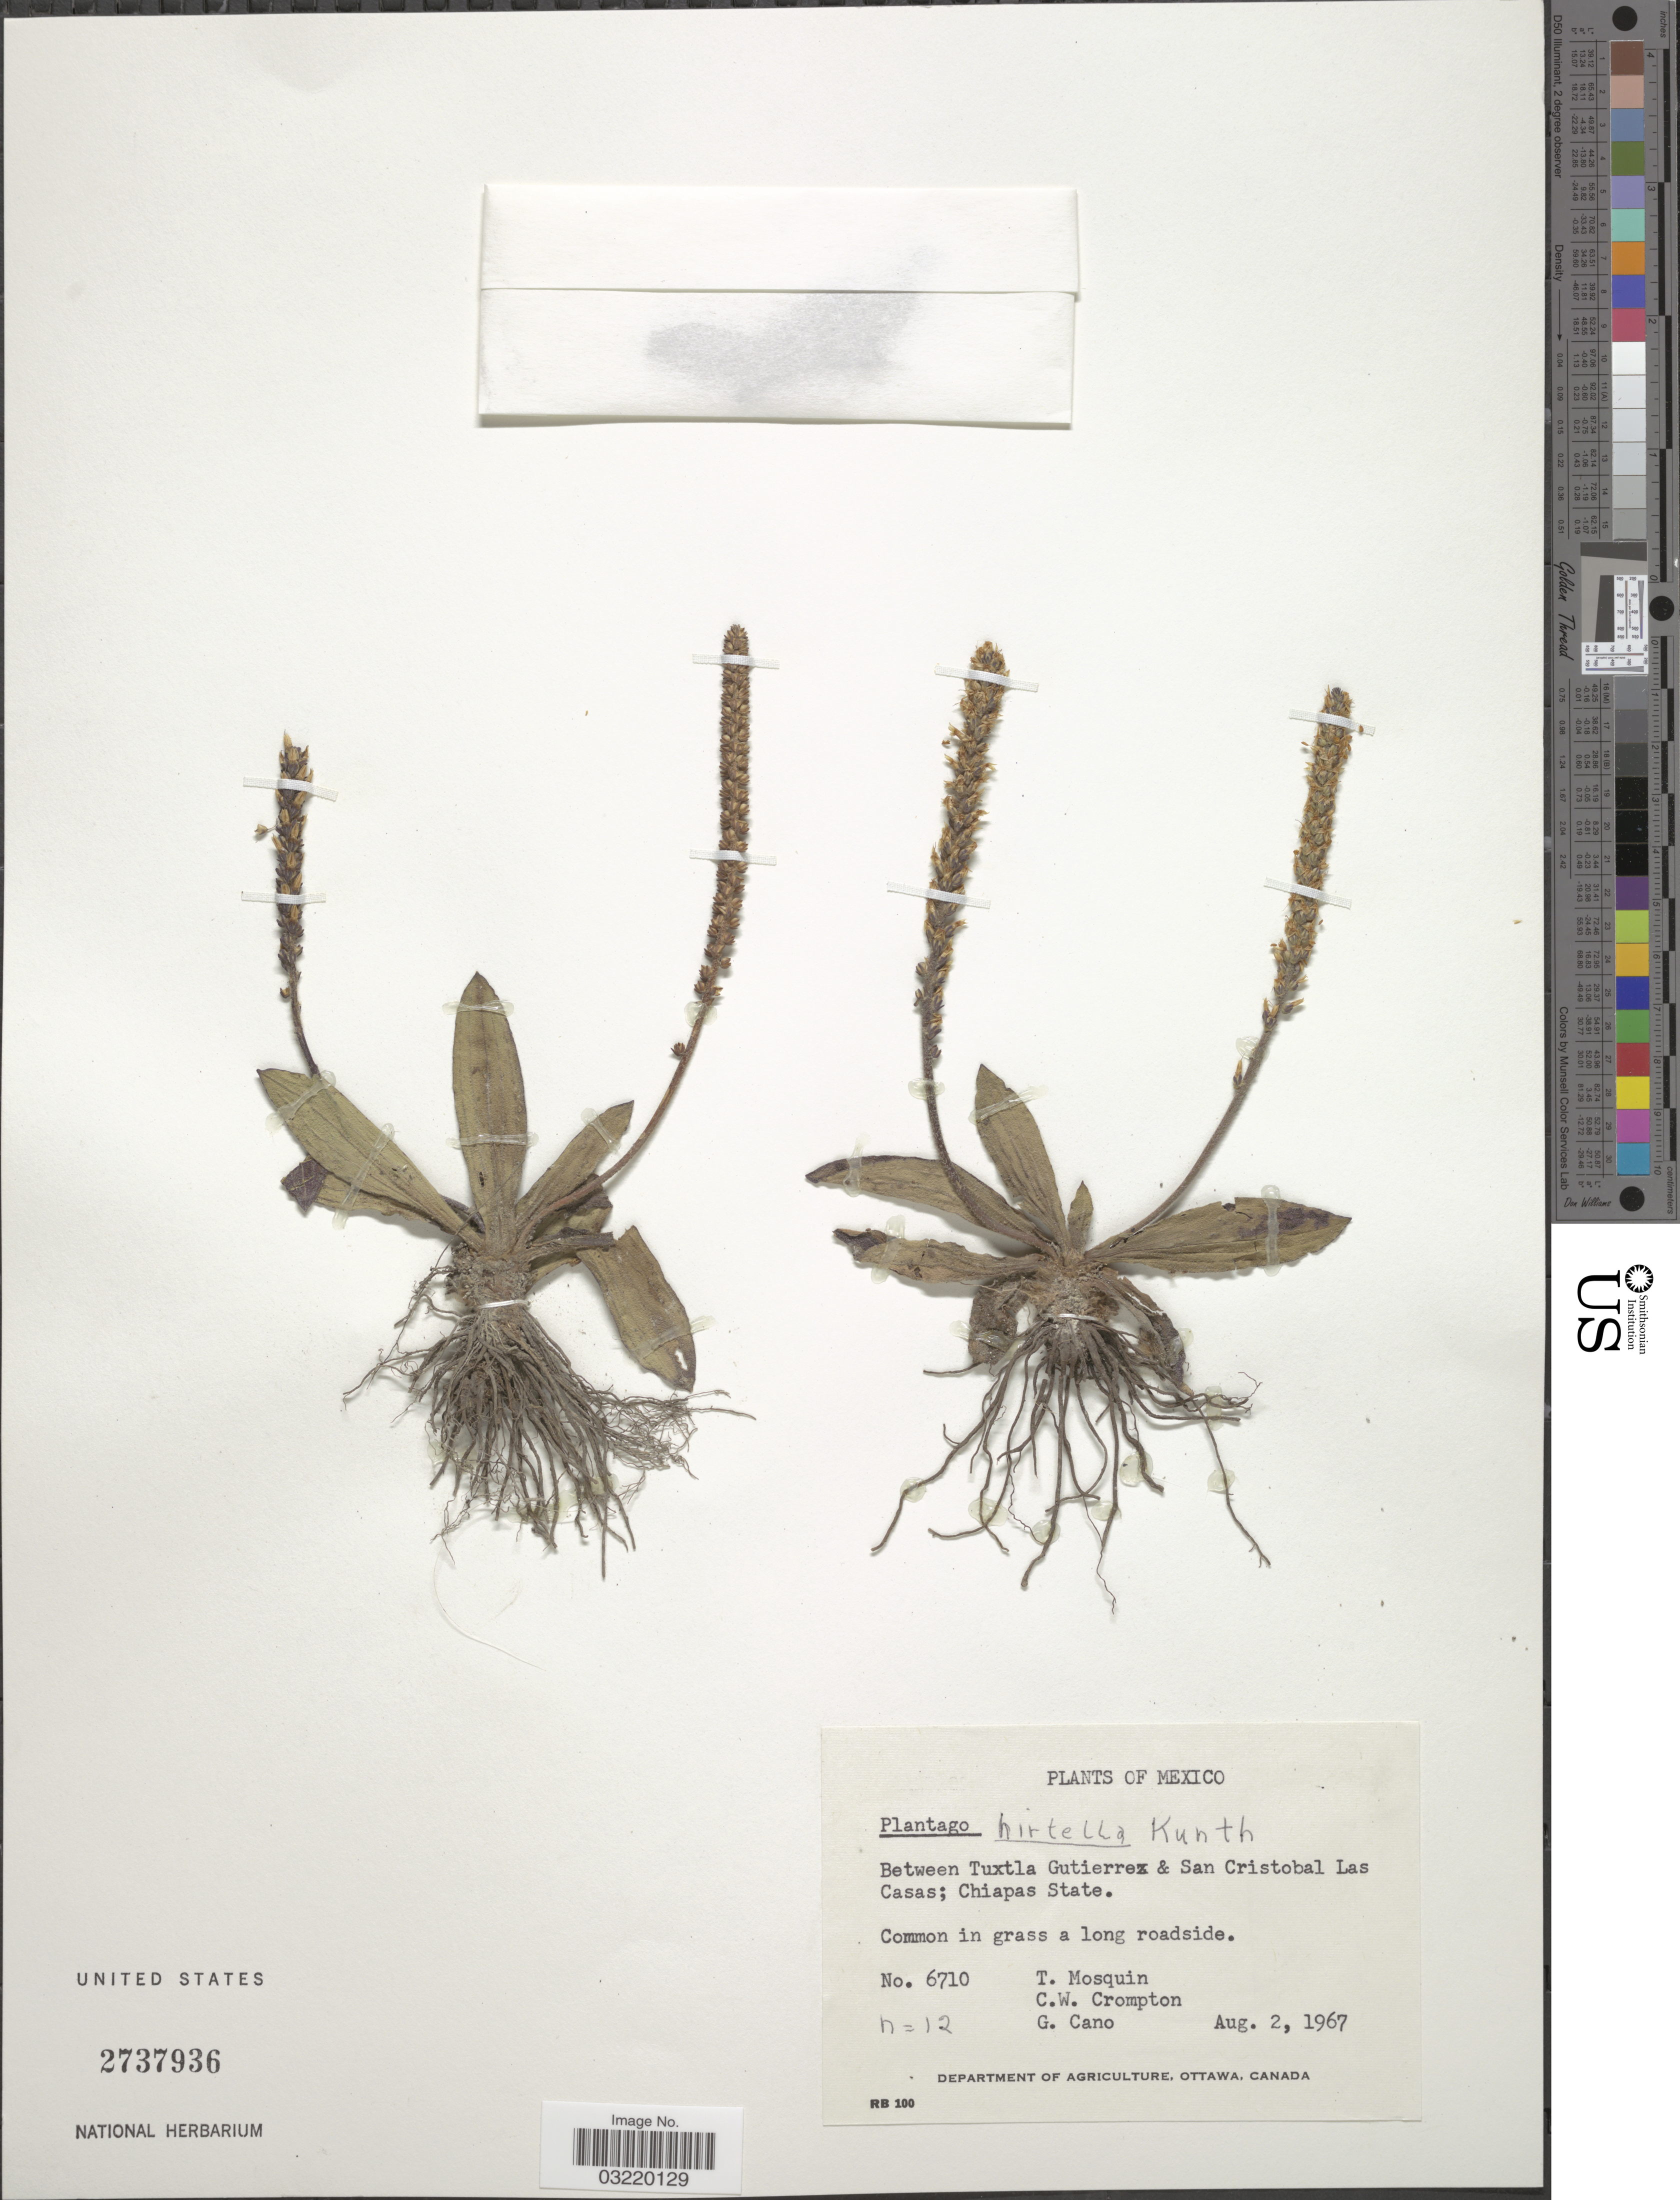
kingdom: Plantae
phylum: Tracheophyta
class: Magnoliopsida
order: Lamiales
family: Plantaginaceae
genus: Plantago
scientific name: Plantago australis subsp. hirtella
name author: (Kunth) Rahn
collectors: T. Mosquin, C. W. Crompton & G. Cano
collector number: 6710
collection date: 1967-08-02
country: Mexico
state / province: Chiapas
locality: Between Tuxtla Gutierrez & San Cristobal Las Casas.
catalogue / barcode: US 2737936